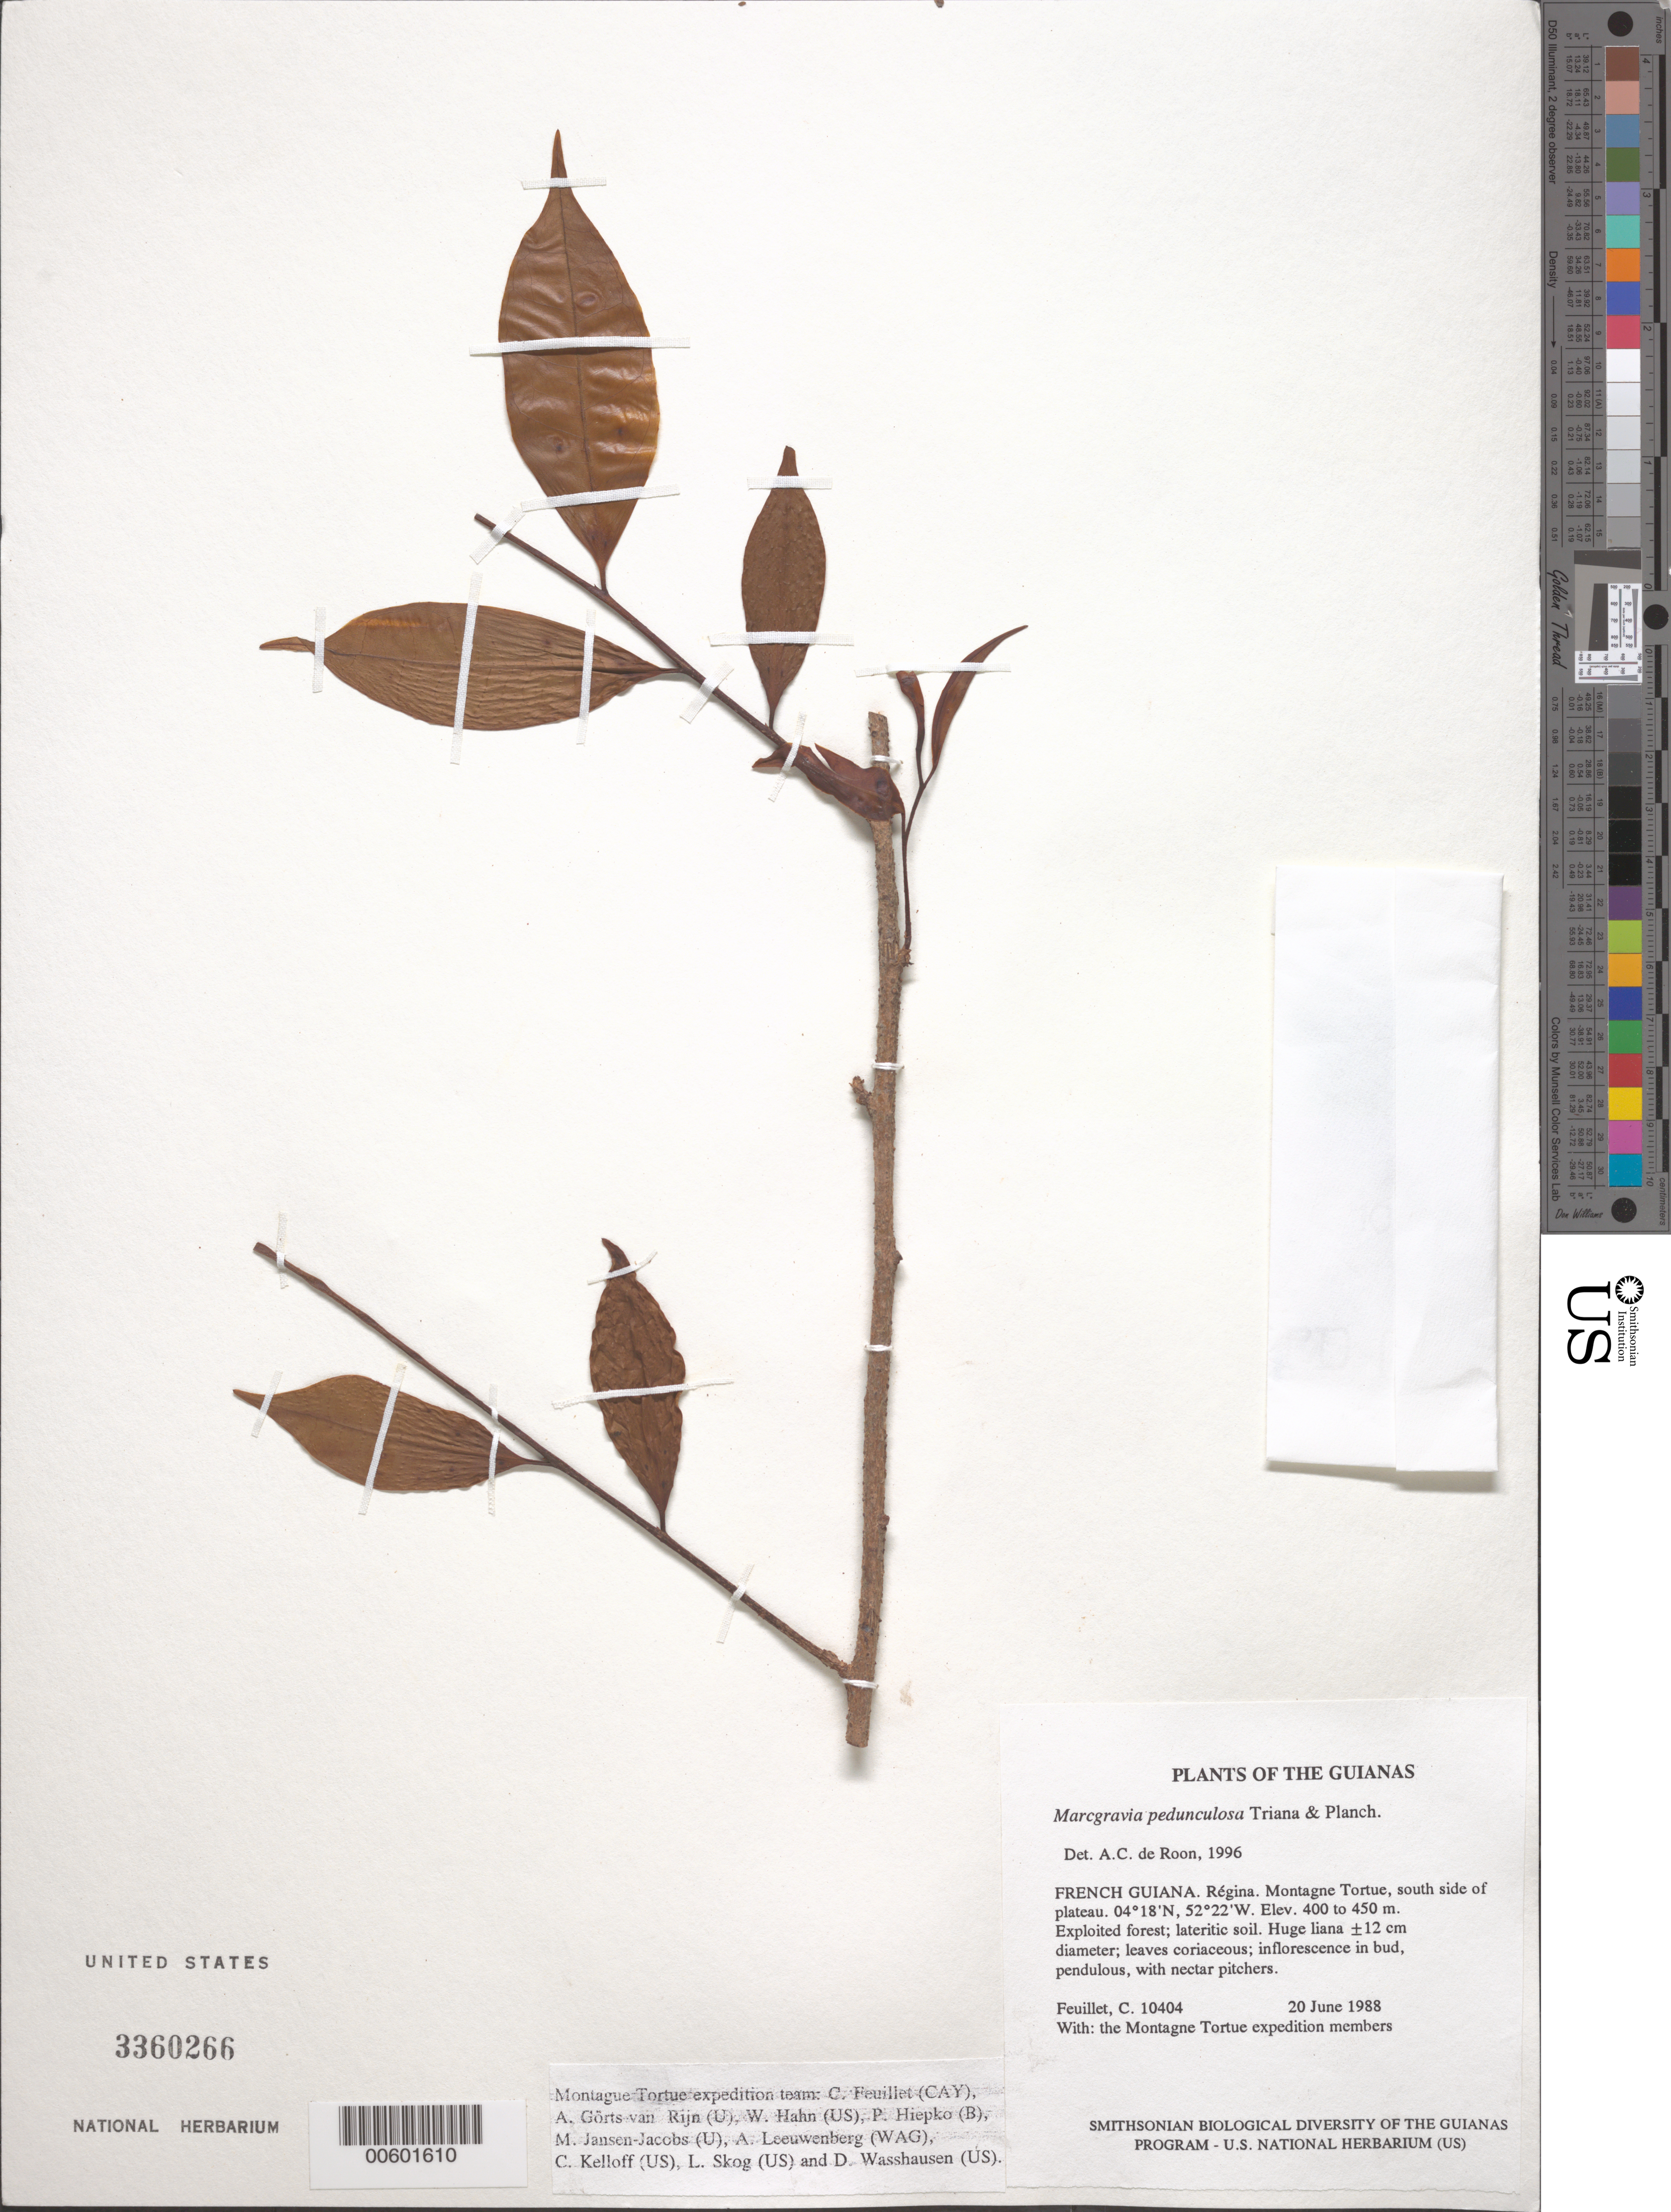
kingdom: Plantae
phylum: Tracheophyta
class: Magnoliopsida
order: Ericales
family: Marcgraviaceae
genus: Marcgravia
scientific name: Marcgravia pedunculosa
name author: Triana & Planch.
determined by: de Roon, A. C.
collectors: C. Feuillet & Montagne Torte Exped. members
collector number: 10404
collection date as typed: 20 June 1988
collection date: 1988-06-20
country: French Guiana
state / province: Cayenne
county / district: Regina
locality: Montagne Tortue, south side of plateau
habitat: Exploited forest; lateritic soil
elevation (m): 400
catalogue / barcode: US 3360266